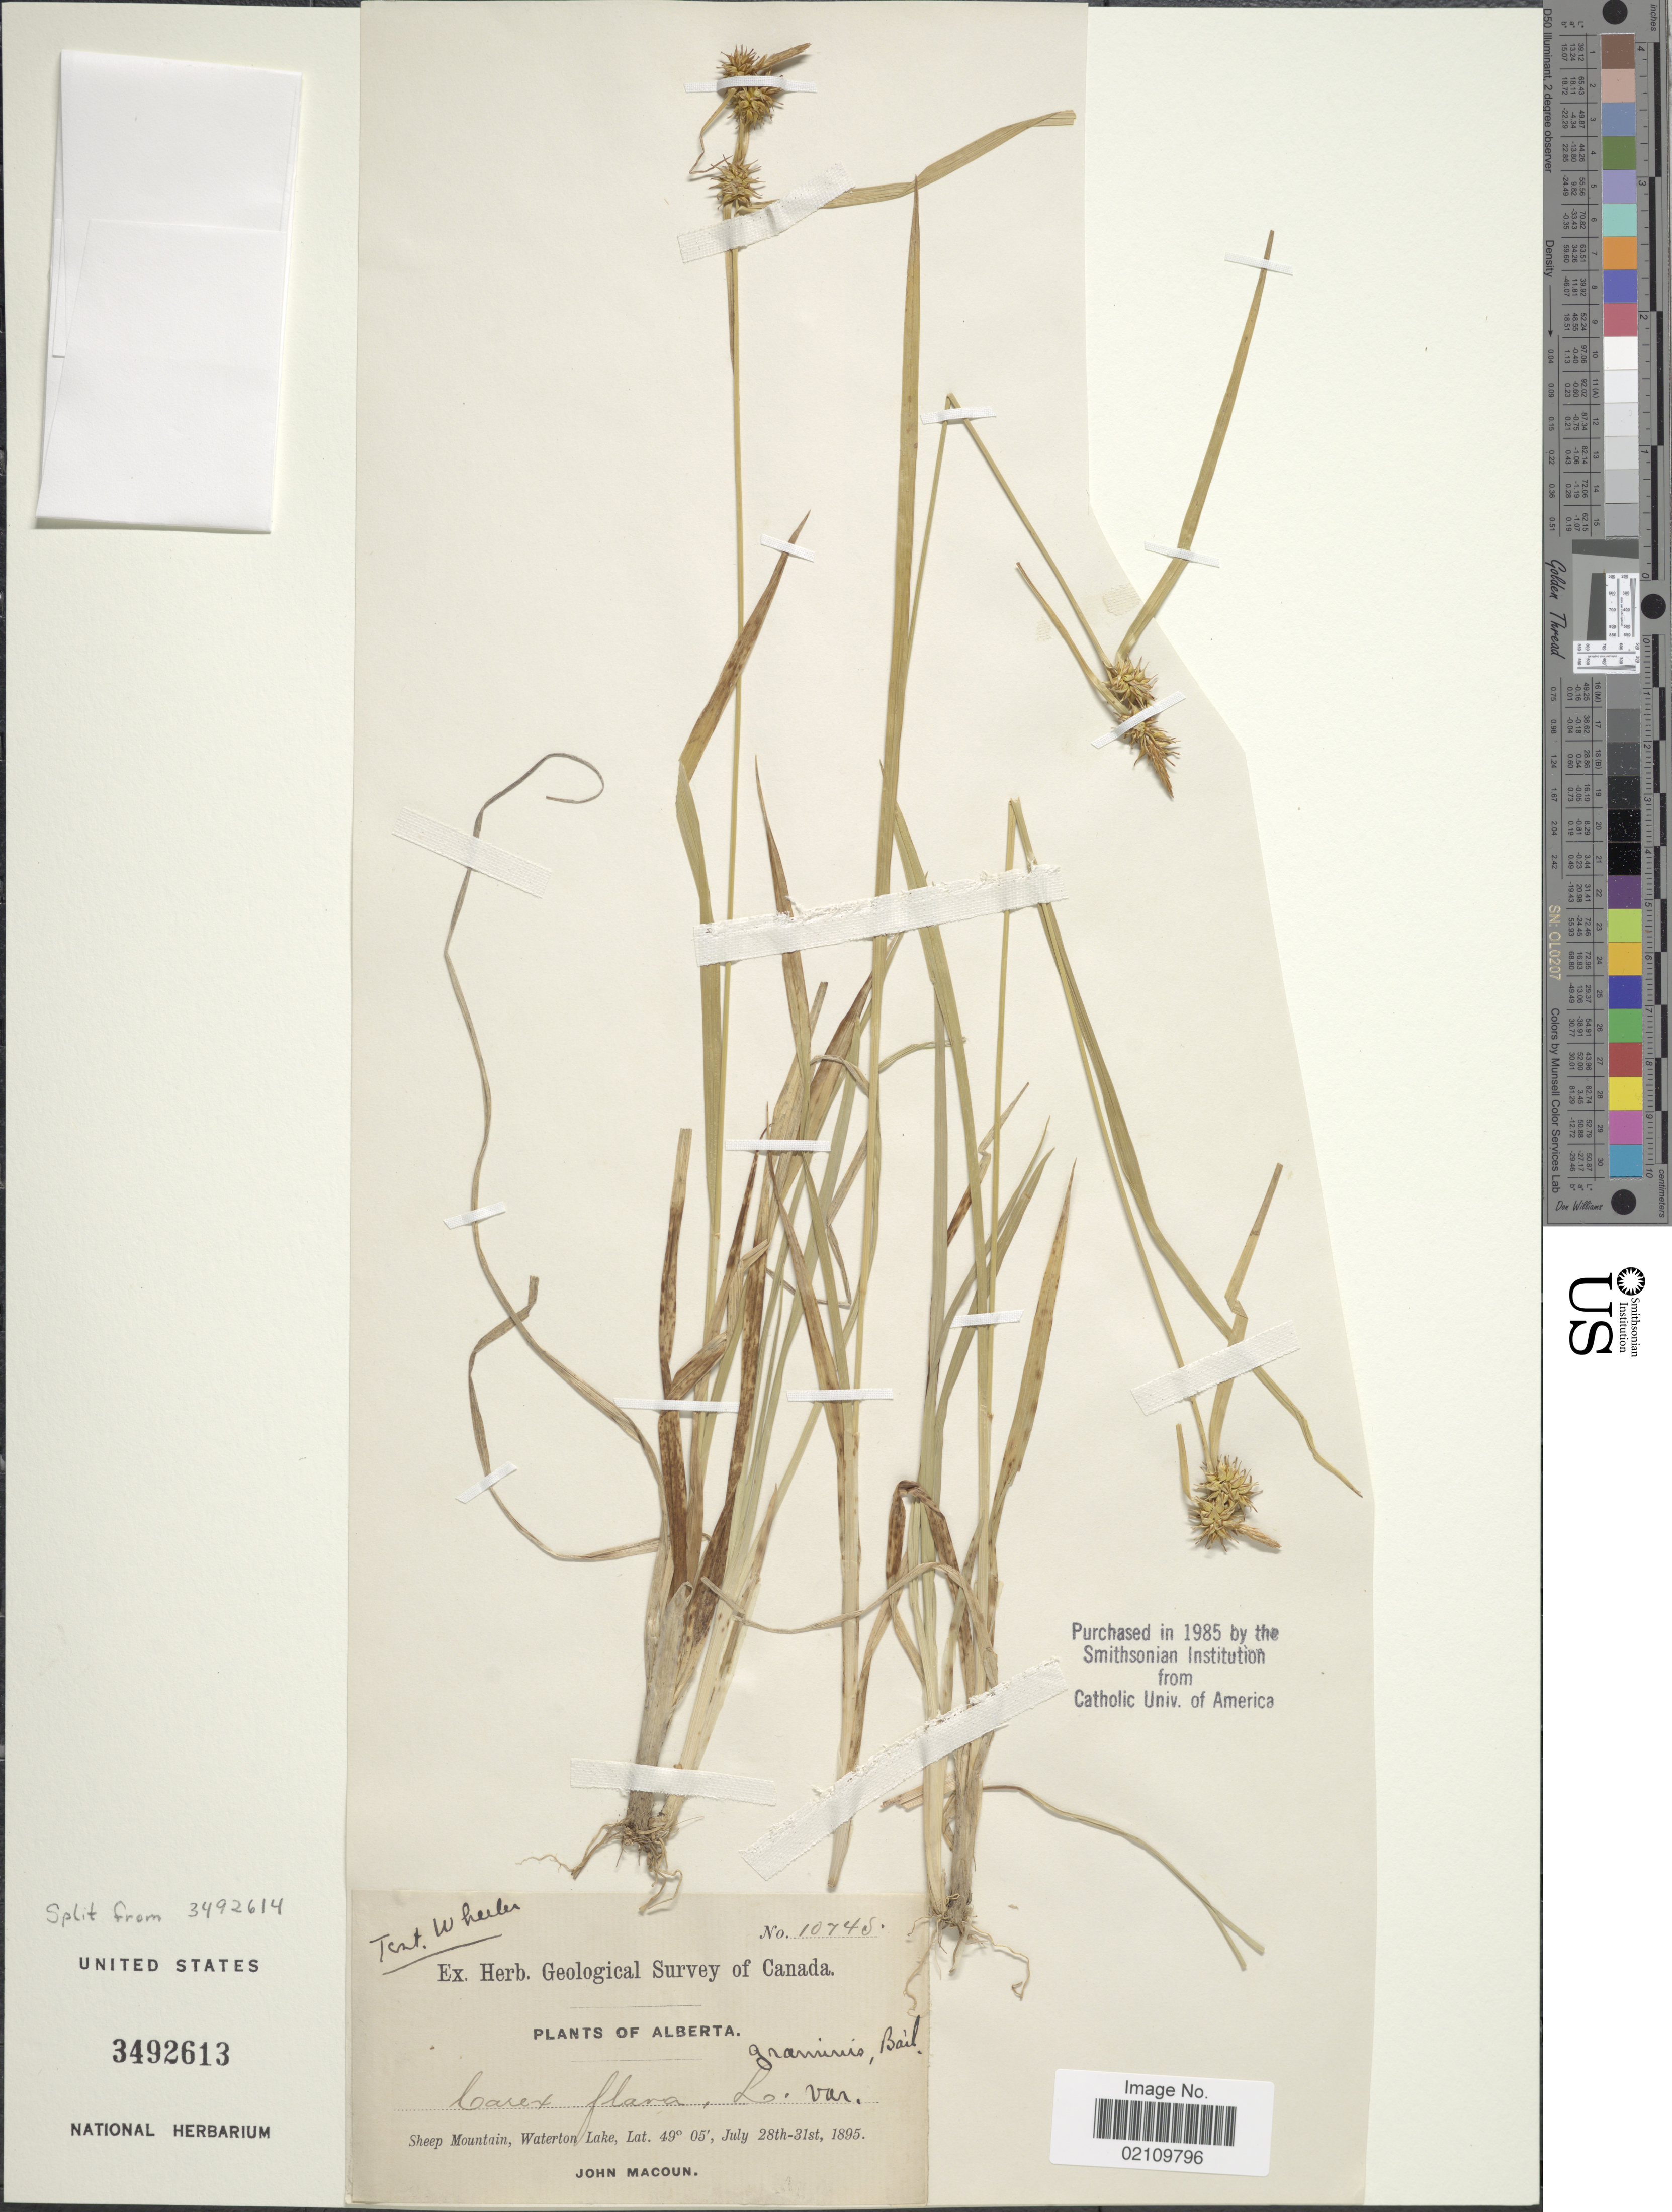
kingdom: Plantae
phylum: Tracheophyta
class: Liliopsida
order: Poales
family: Cyperaceae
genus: Carex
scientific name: Carex flava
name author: L.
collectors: J. Macoun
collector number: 10748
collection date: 1895-07-28/1895-07-31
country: Canada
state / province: Alberta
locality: Sheep Mountain, Waterton Lake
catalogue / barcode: US 3492613